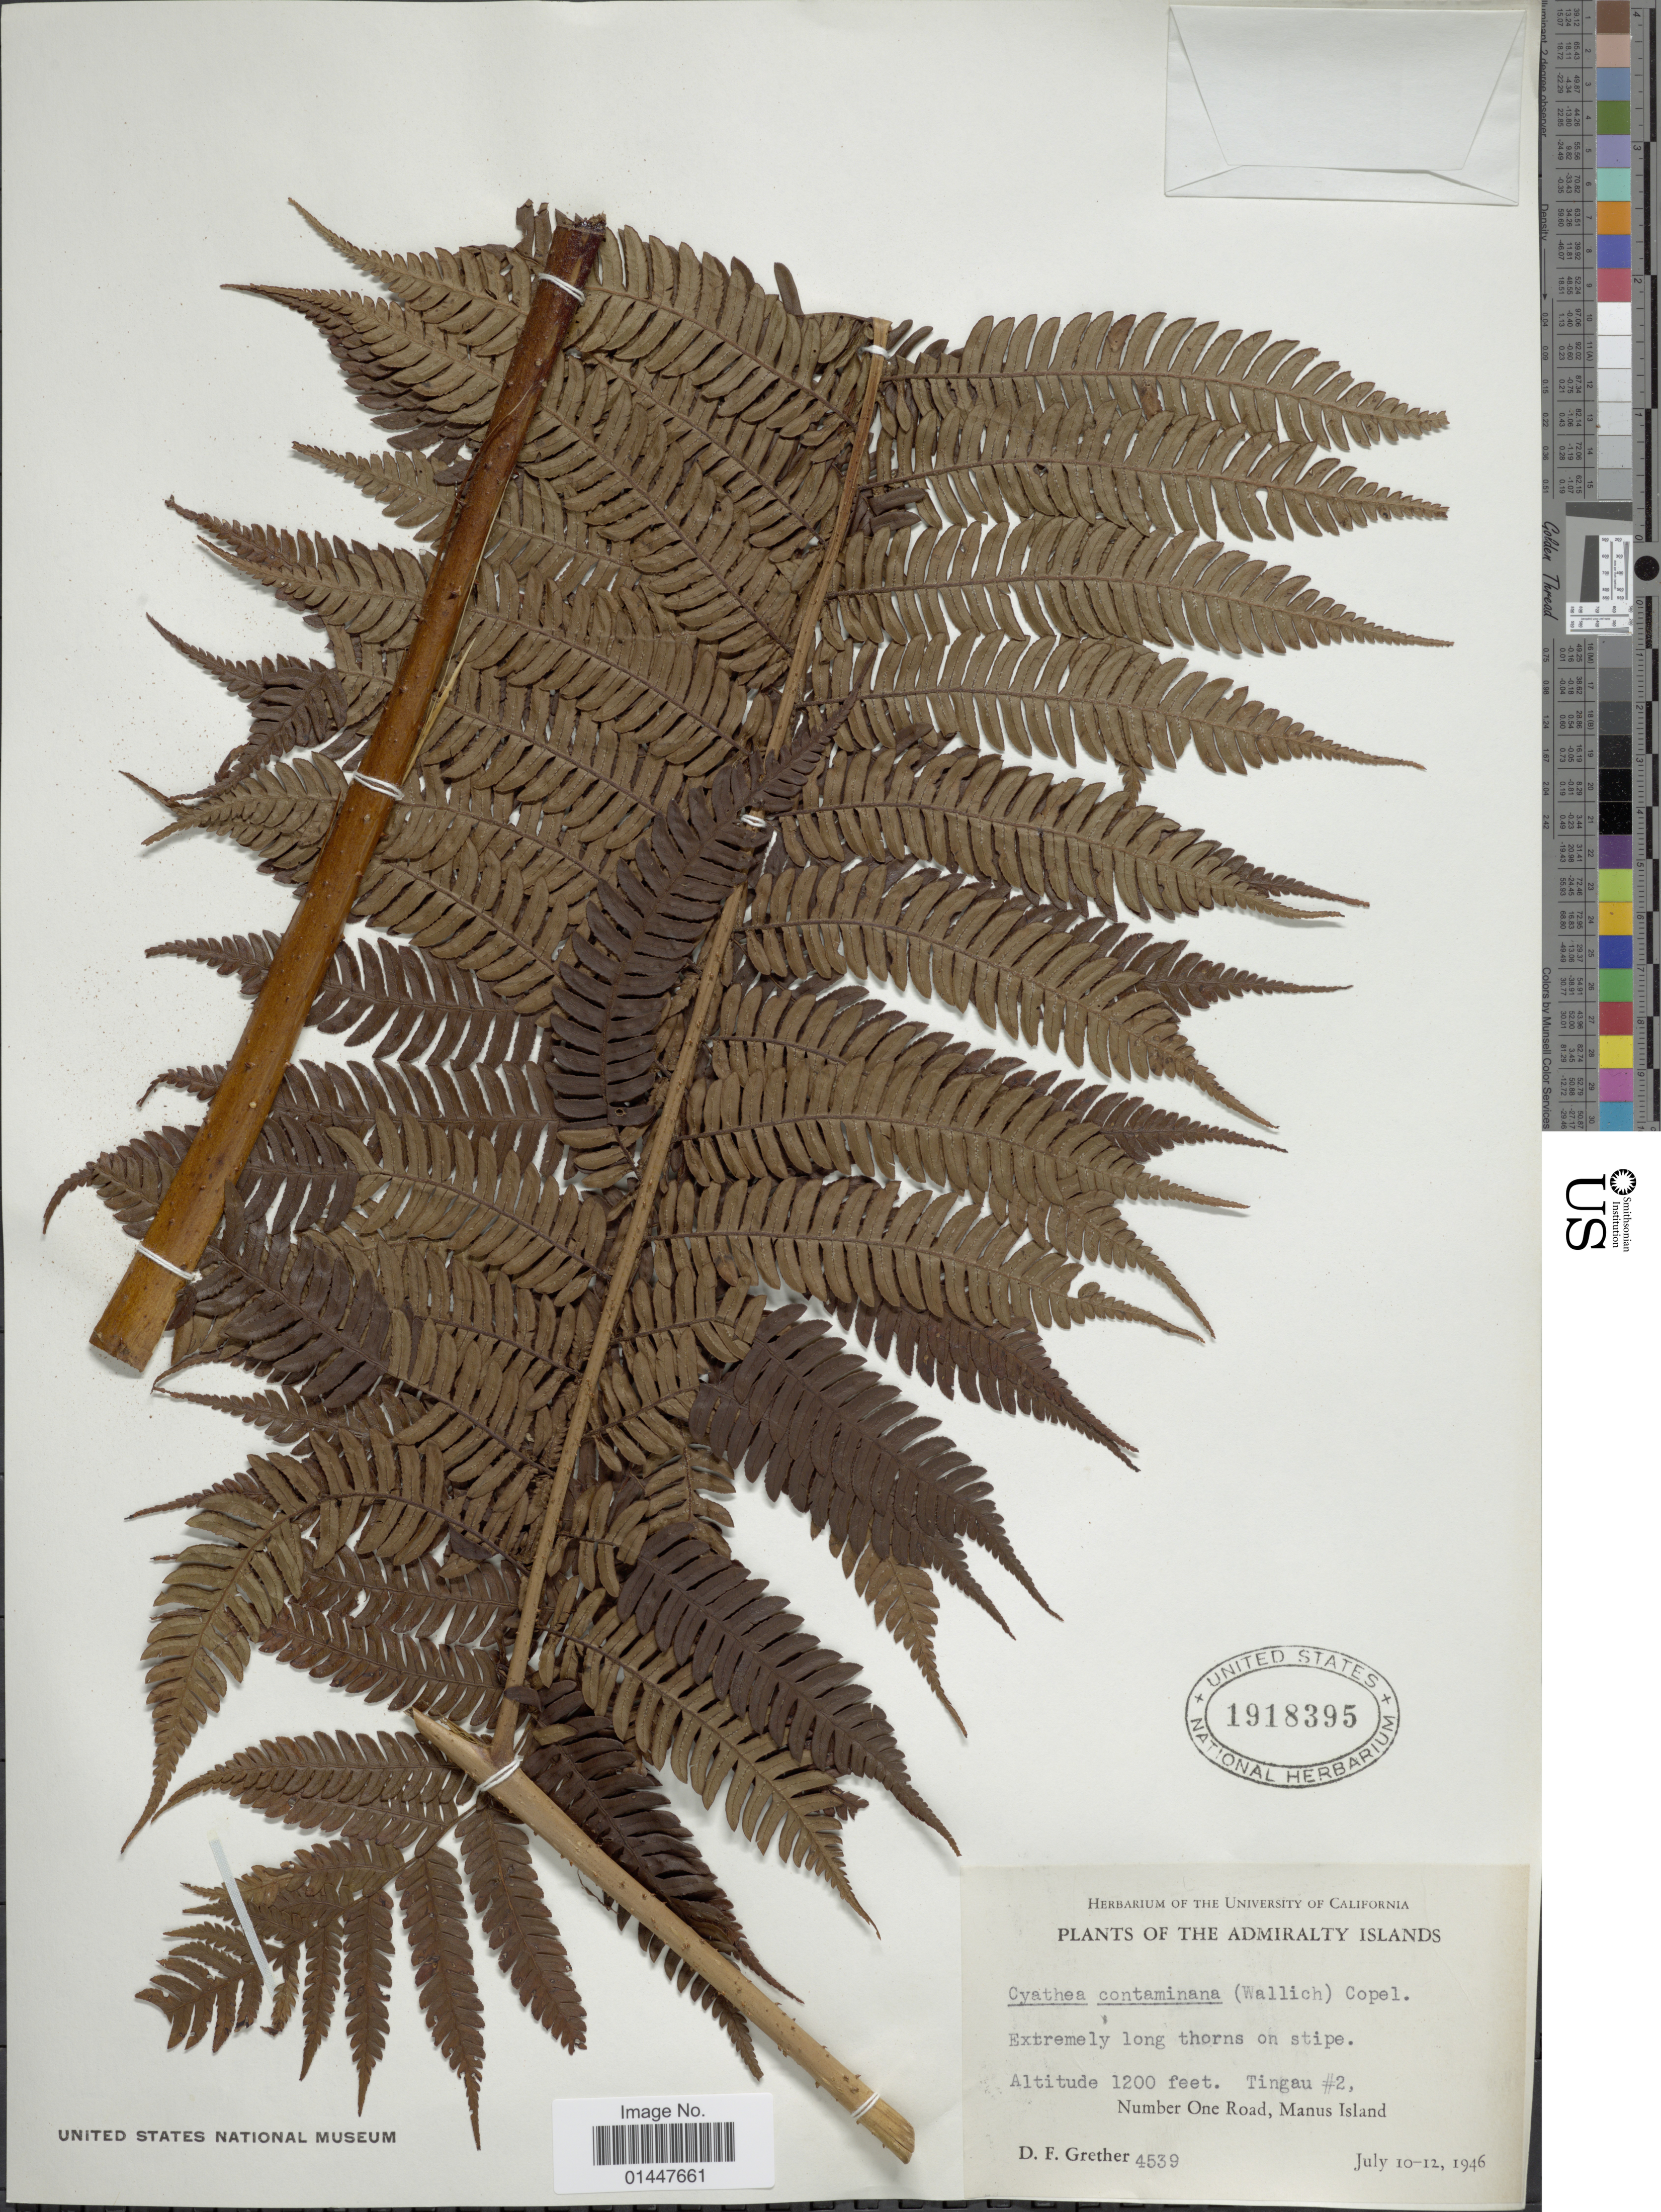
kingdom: Plantae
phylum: Tracheophyta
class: Polypodiopsida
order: Cyatheales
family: Cyatheaceae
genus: Sphaeropteris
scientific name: Sphaeropteris glauca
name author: (Blume) R.M. Tryon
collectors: D. F. Grether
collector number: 4539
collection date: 1946-07-10/1946-07-12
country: Papua New Guinea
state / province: Manus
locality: Admirality Islands. Number one road, Manus Islands. Tingua #2.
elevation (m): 366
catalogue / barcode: US 1918395